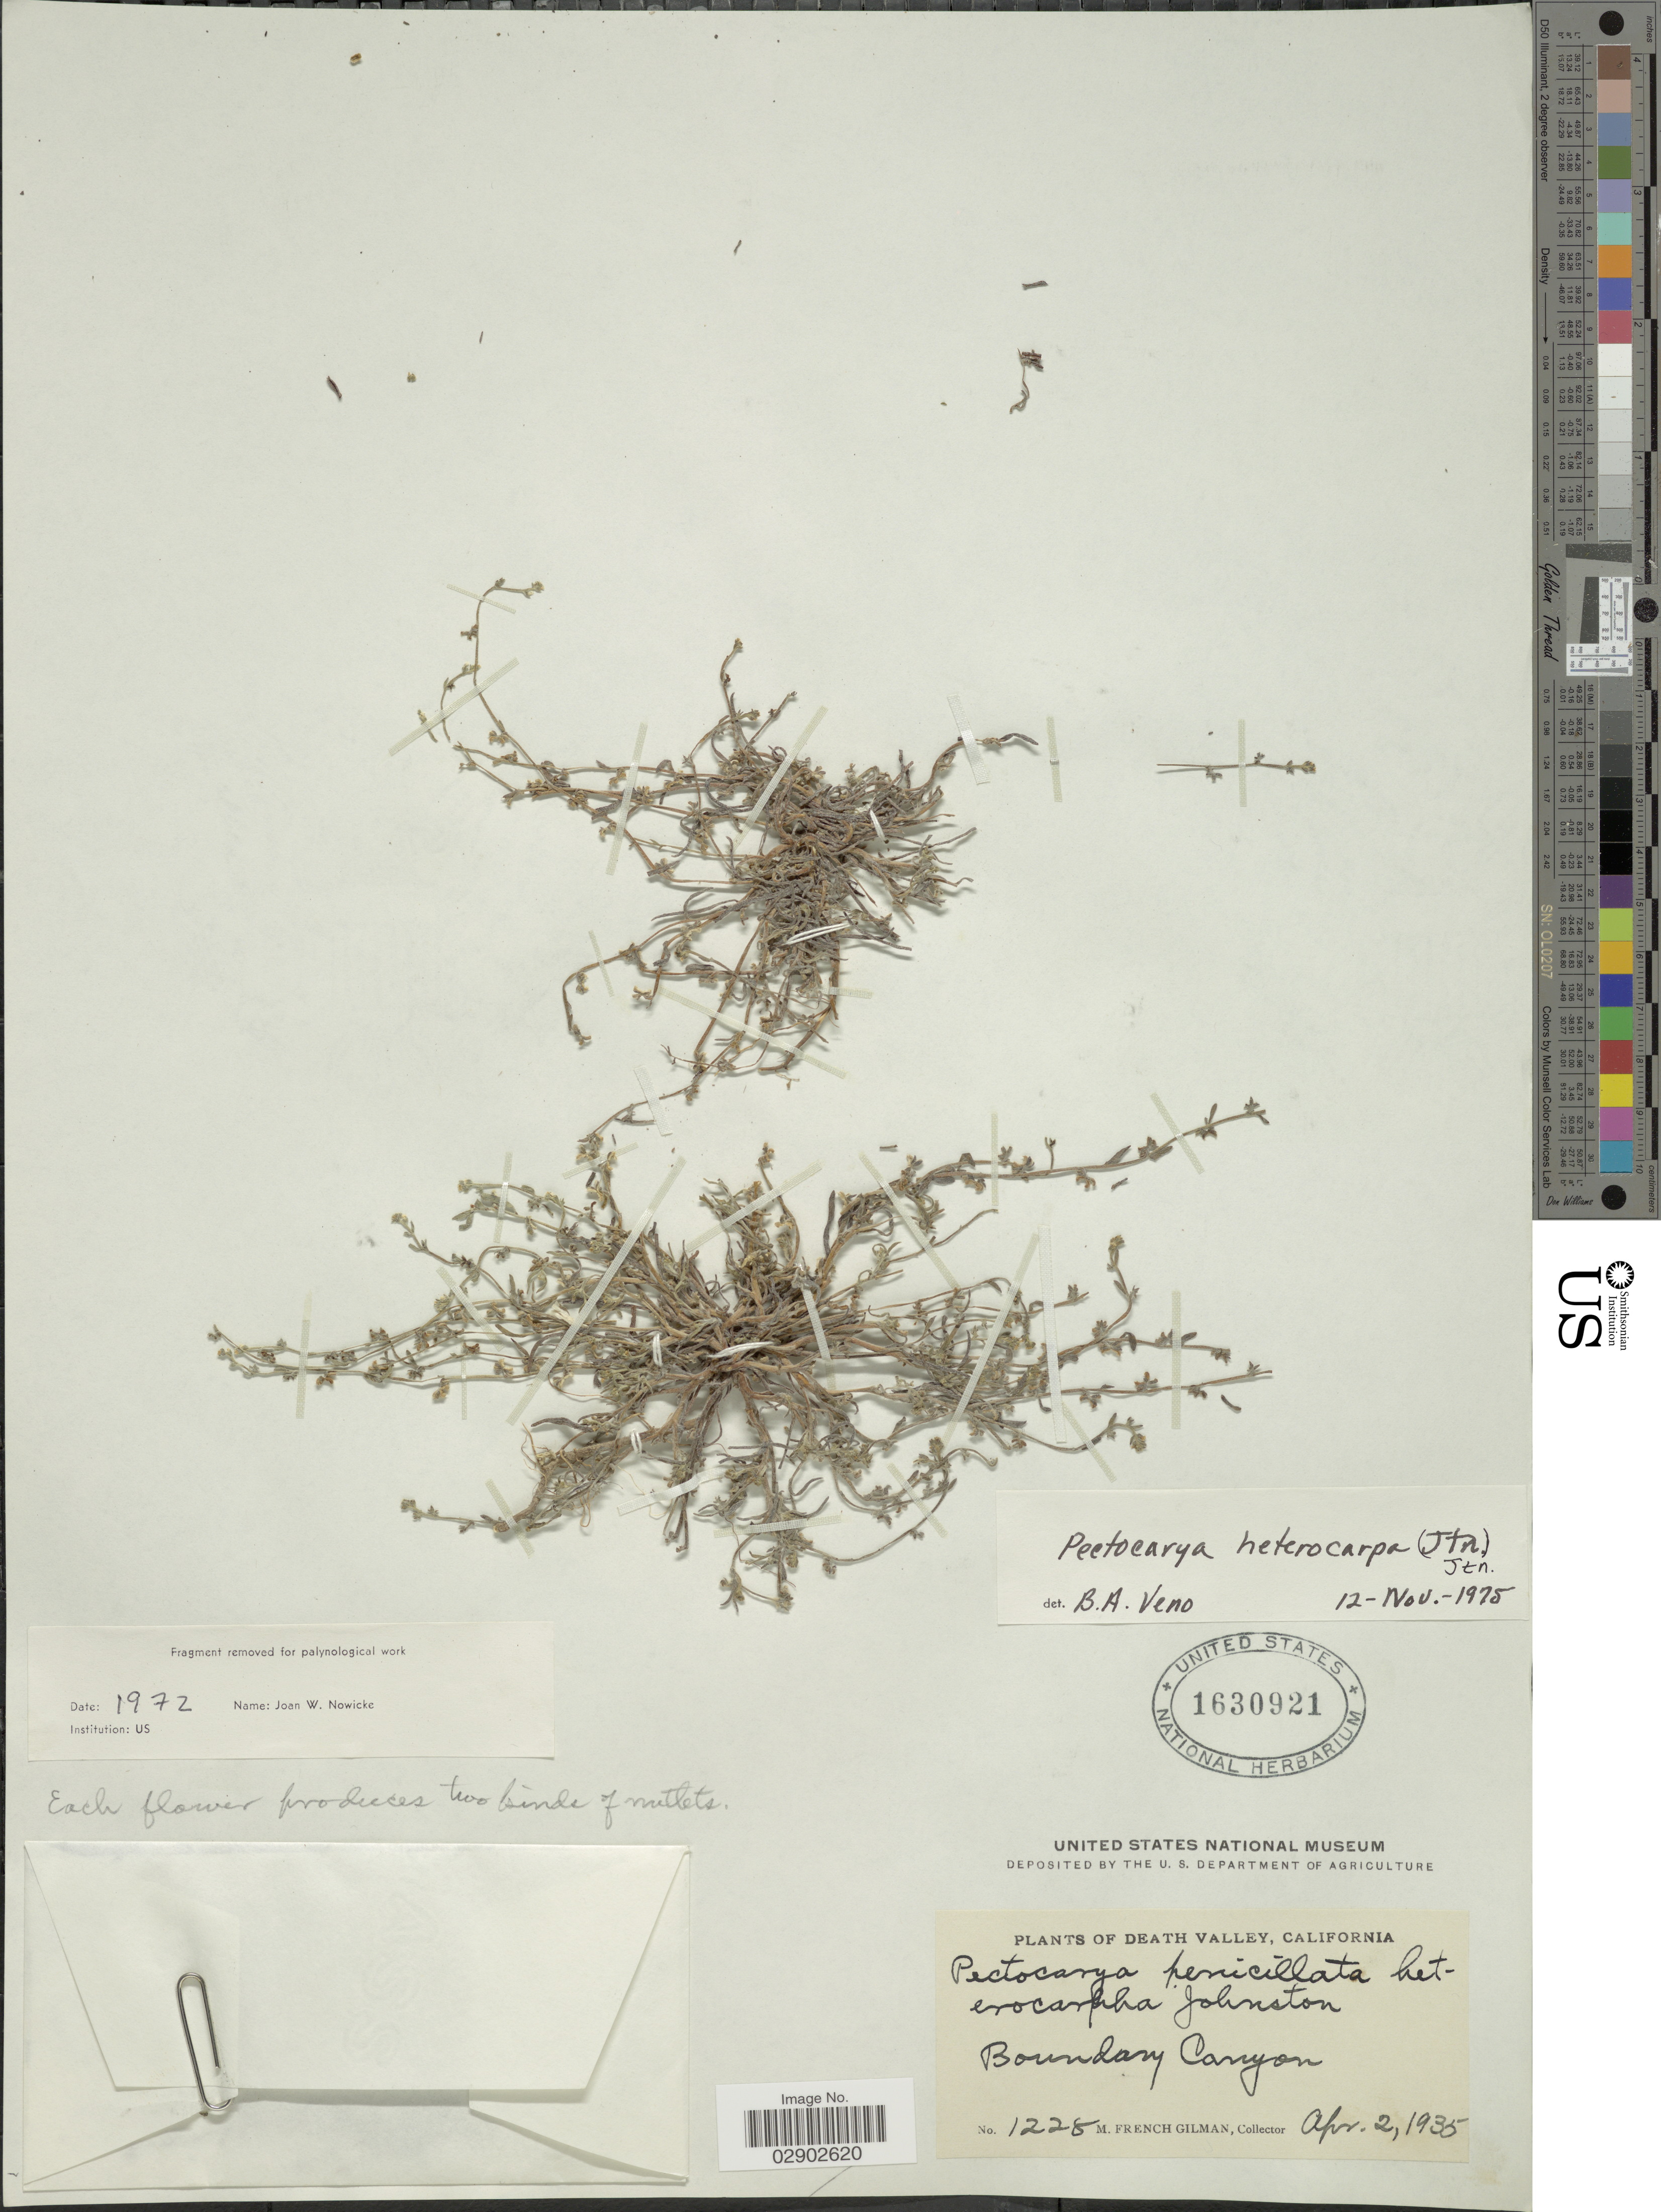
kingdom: Plantae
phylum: Tracheophyta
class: Magnoliopsida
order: Boraginales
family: Boraginaceae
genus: Pectocarya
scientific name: Pectocarya heterocarpa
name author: (I.M. Johnst.) I.M. Johnst.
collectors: M. F. Gilman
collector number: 1228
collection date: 1935-04-02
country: United States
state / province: California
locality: Death Valley, Boundary Canyon.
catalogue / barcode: US 1630921